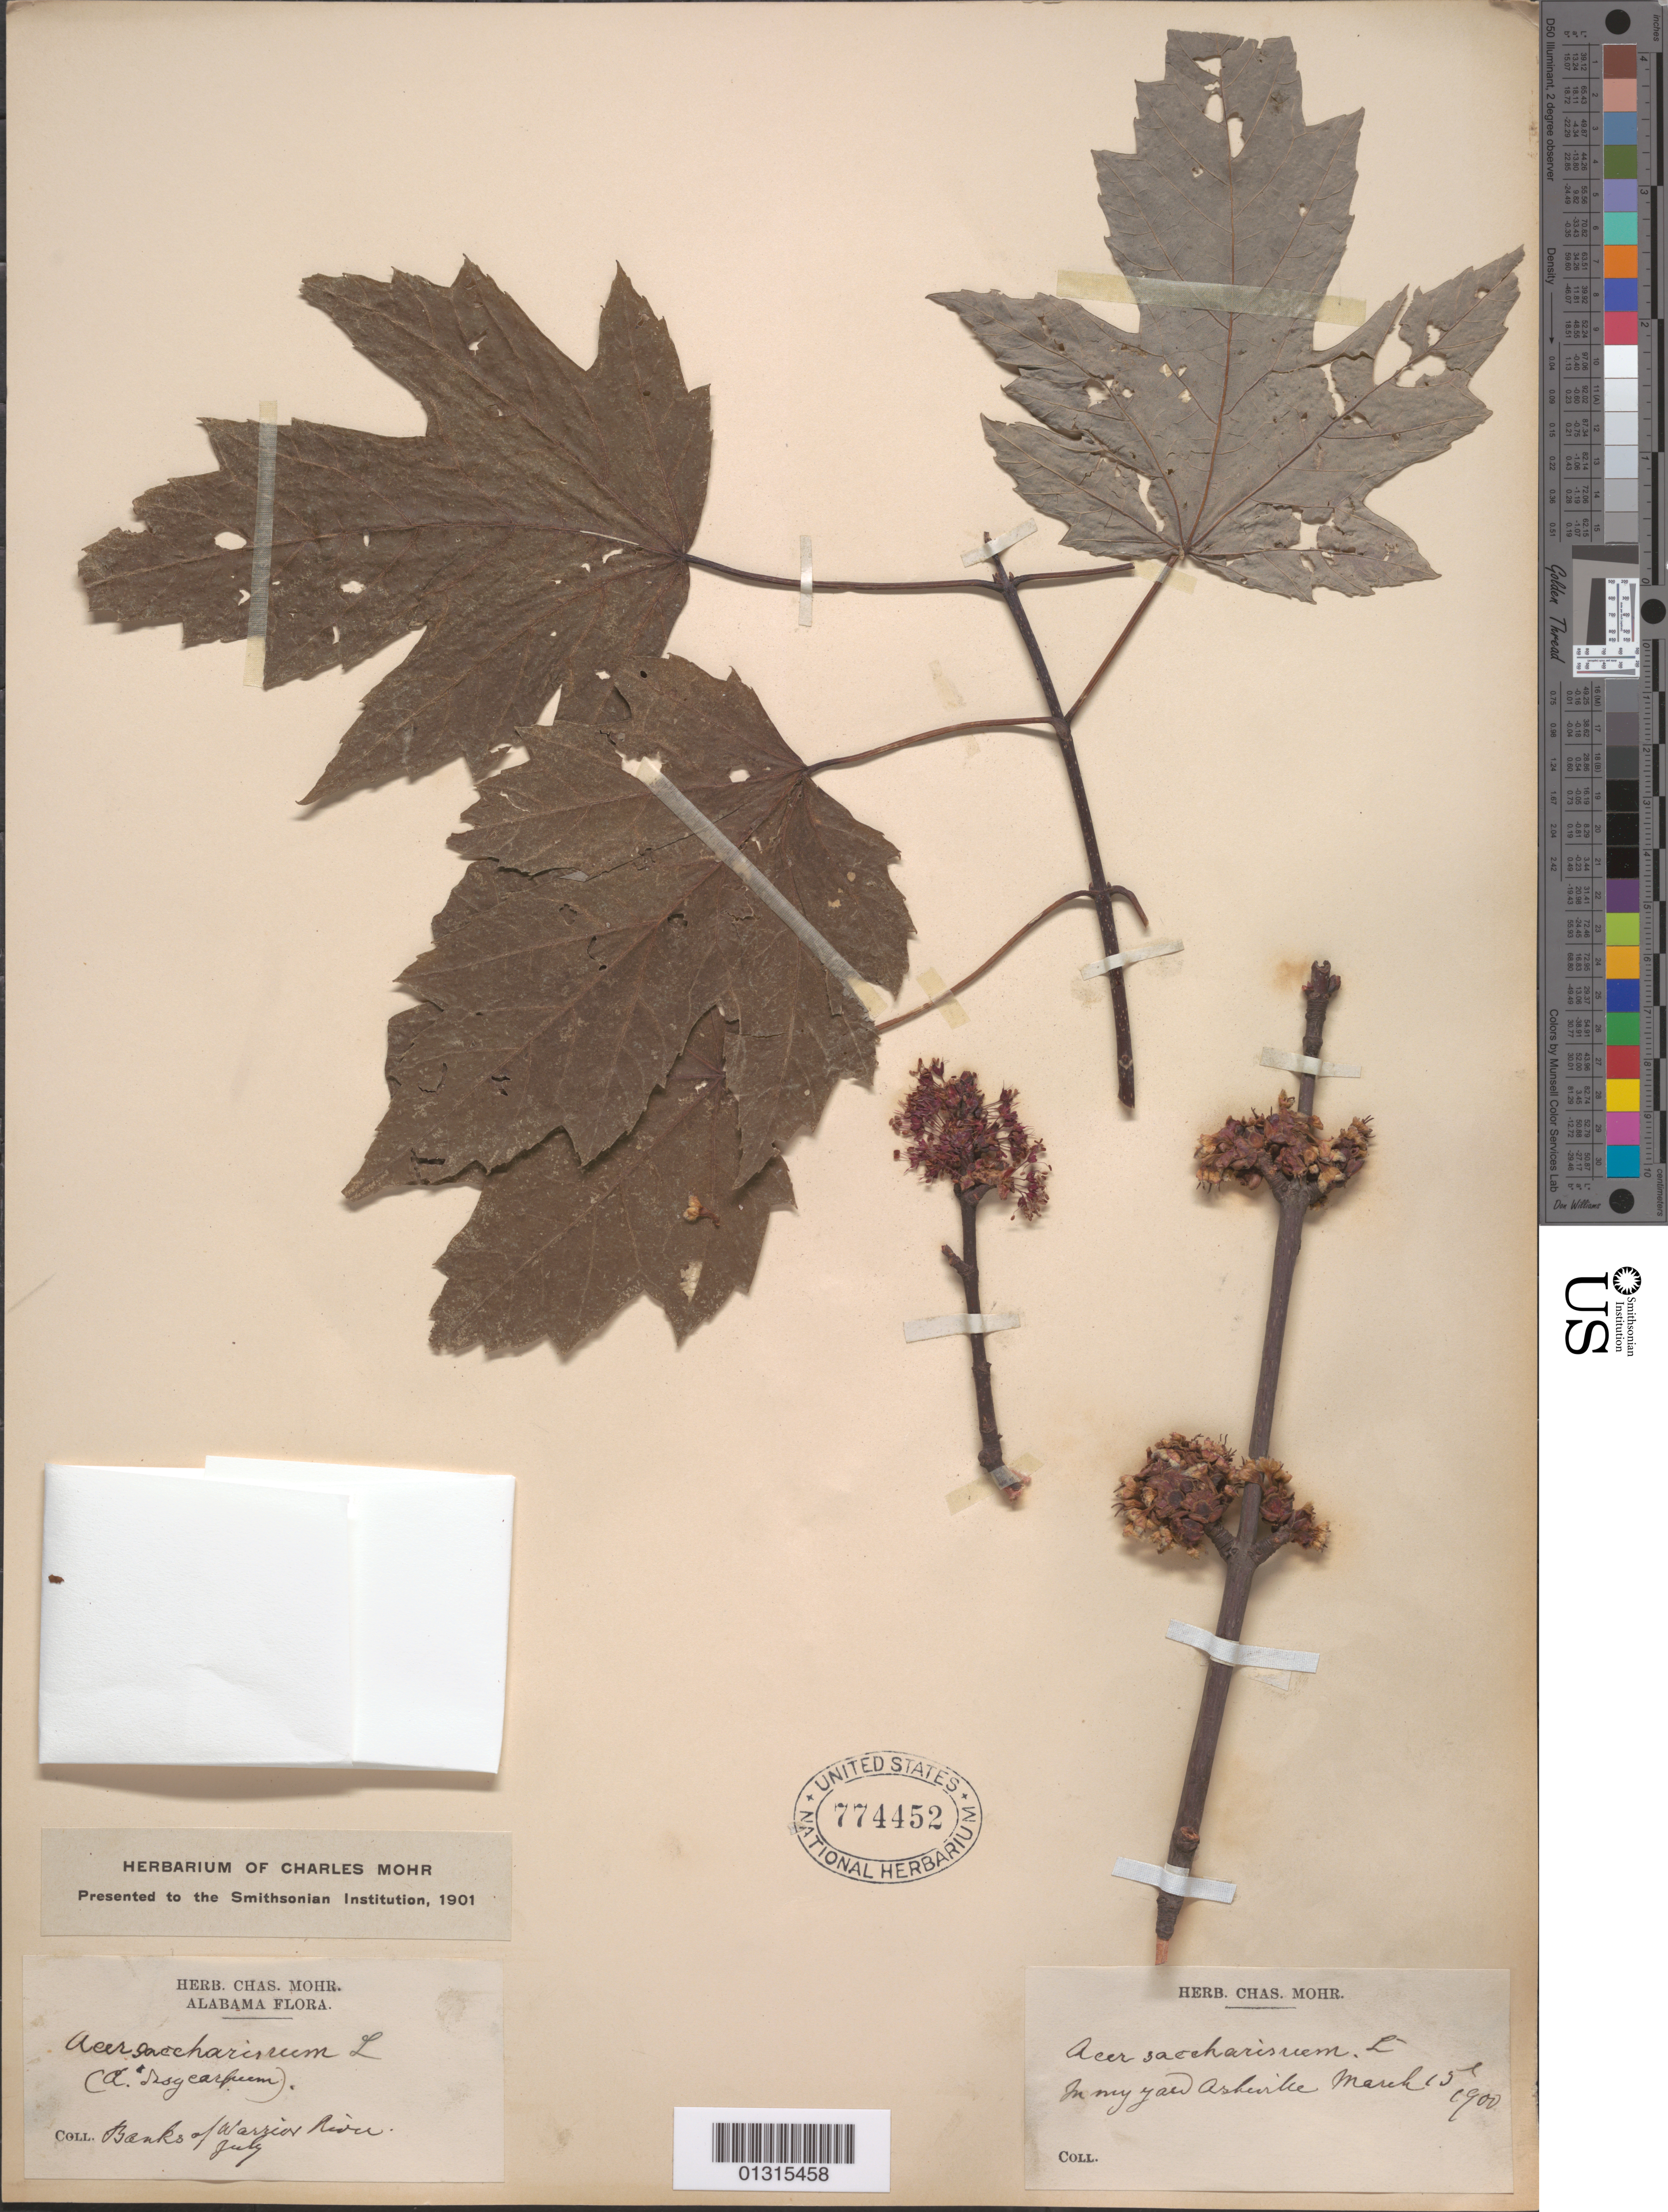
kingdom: Plantae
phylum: Tracheophyta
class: Magnoliopsida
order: Sapindales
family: Sapindaceae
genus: Acer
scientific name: Acer saccharinum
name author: L.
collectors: C. T. Mohr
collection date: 1900-03-15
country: United States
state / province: Alabama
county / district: St. Clair County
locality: Ashville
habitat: In my yard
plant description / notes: Mixed collection: also "Banks of Warrior River July" but specimens not separated by to locality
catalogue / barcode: US 774452